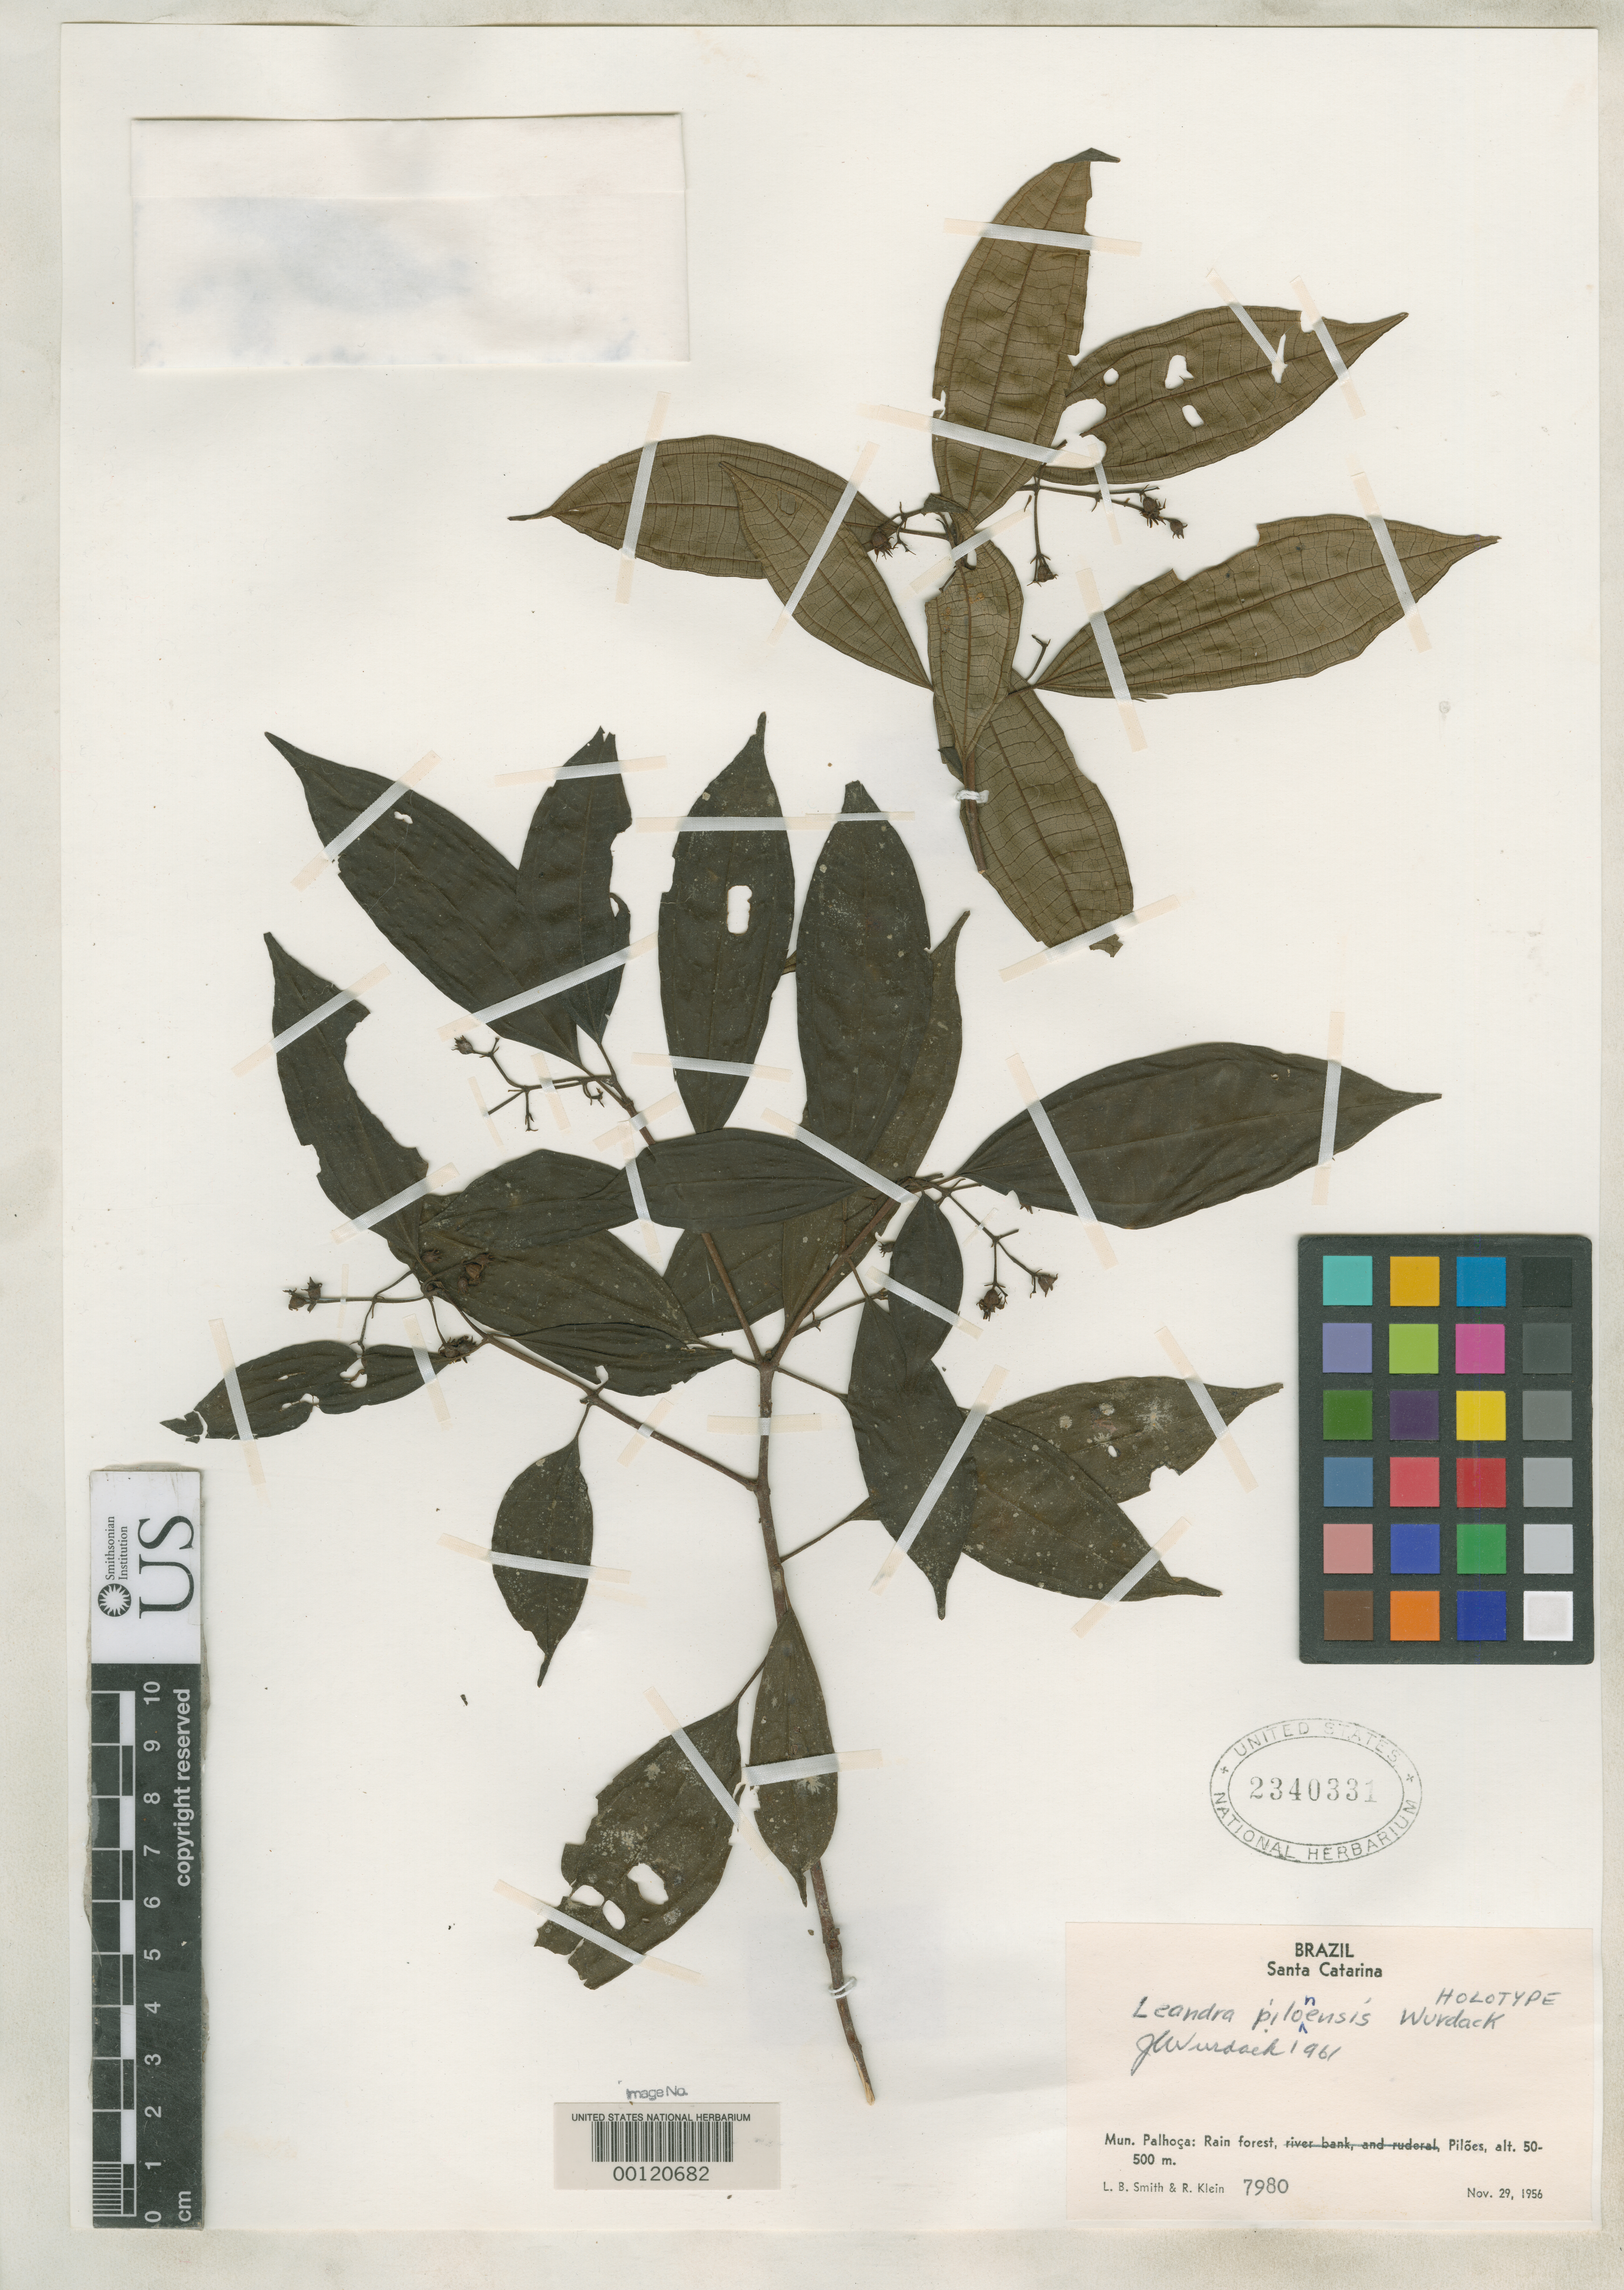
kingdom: Plantae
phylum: Tracheophyta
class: Magnoliopsida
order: Myrtales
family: Melastomataceae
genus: Leandra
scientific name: Leandra pilonensis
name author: Wurdack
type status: Holotype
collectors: L. Smith & R. M. Klein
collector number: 7980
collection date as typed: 29 Nov 1956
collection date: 1956-11-29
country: Brazil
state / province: Santa Catarina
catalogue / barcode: US 2340331